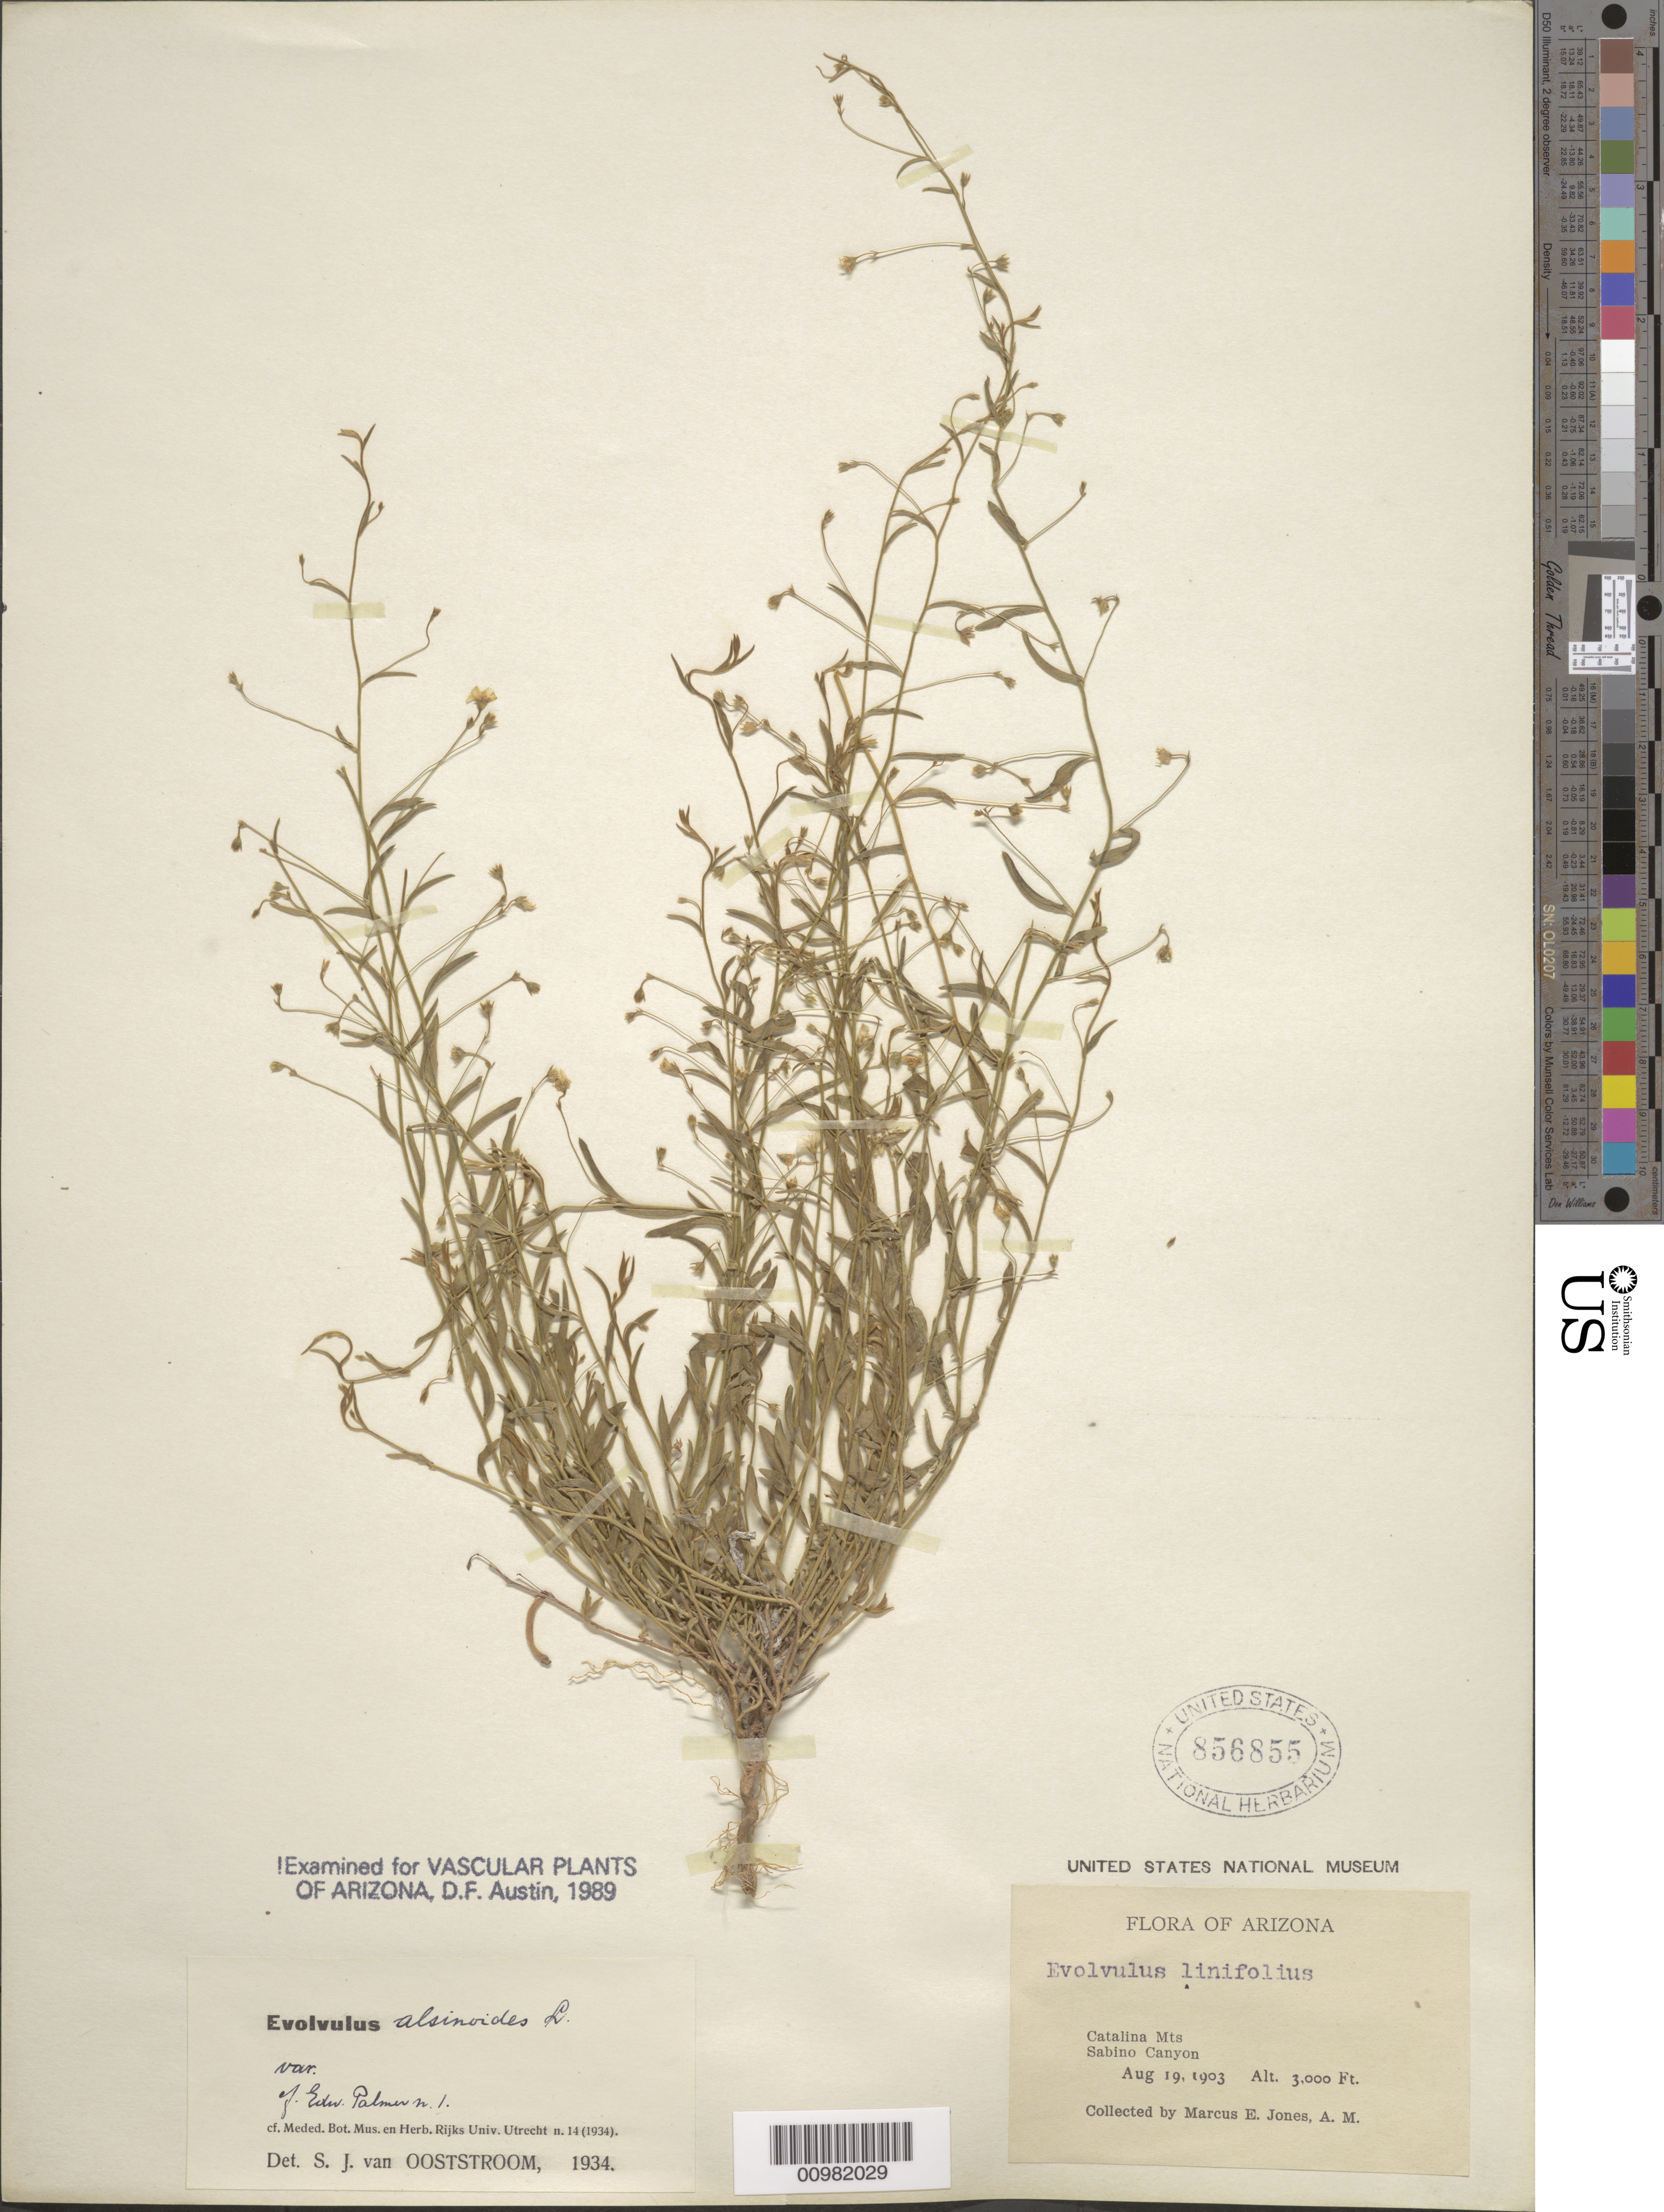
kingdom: Plantae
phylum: Tracheophyta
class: Magnoliopsida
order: Solanales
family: Convolvulaceae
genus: Evolvulus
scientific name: Evolvulus alsinoides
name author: (L.) L.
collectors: M. E. Jones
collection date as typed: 19 Aug 1903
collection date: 1903-08-19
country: United States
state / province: Arizona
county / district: Pima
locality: Catalina Mts.; Sabino Canyon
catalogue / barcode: US 856855